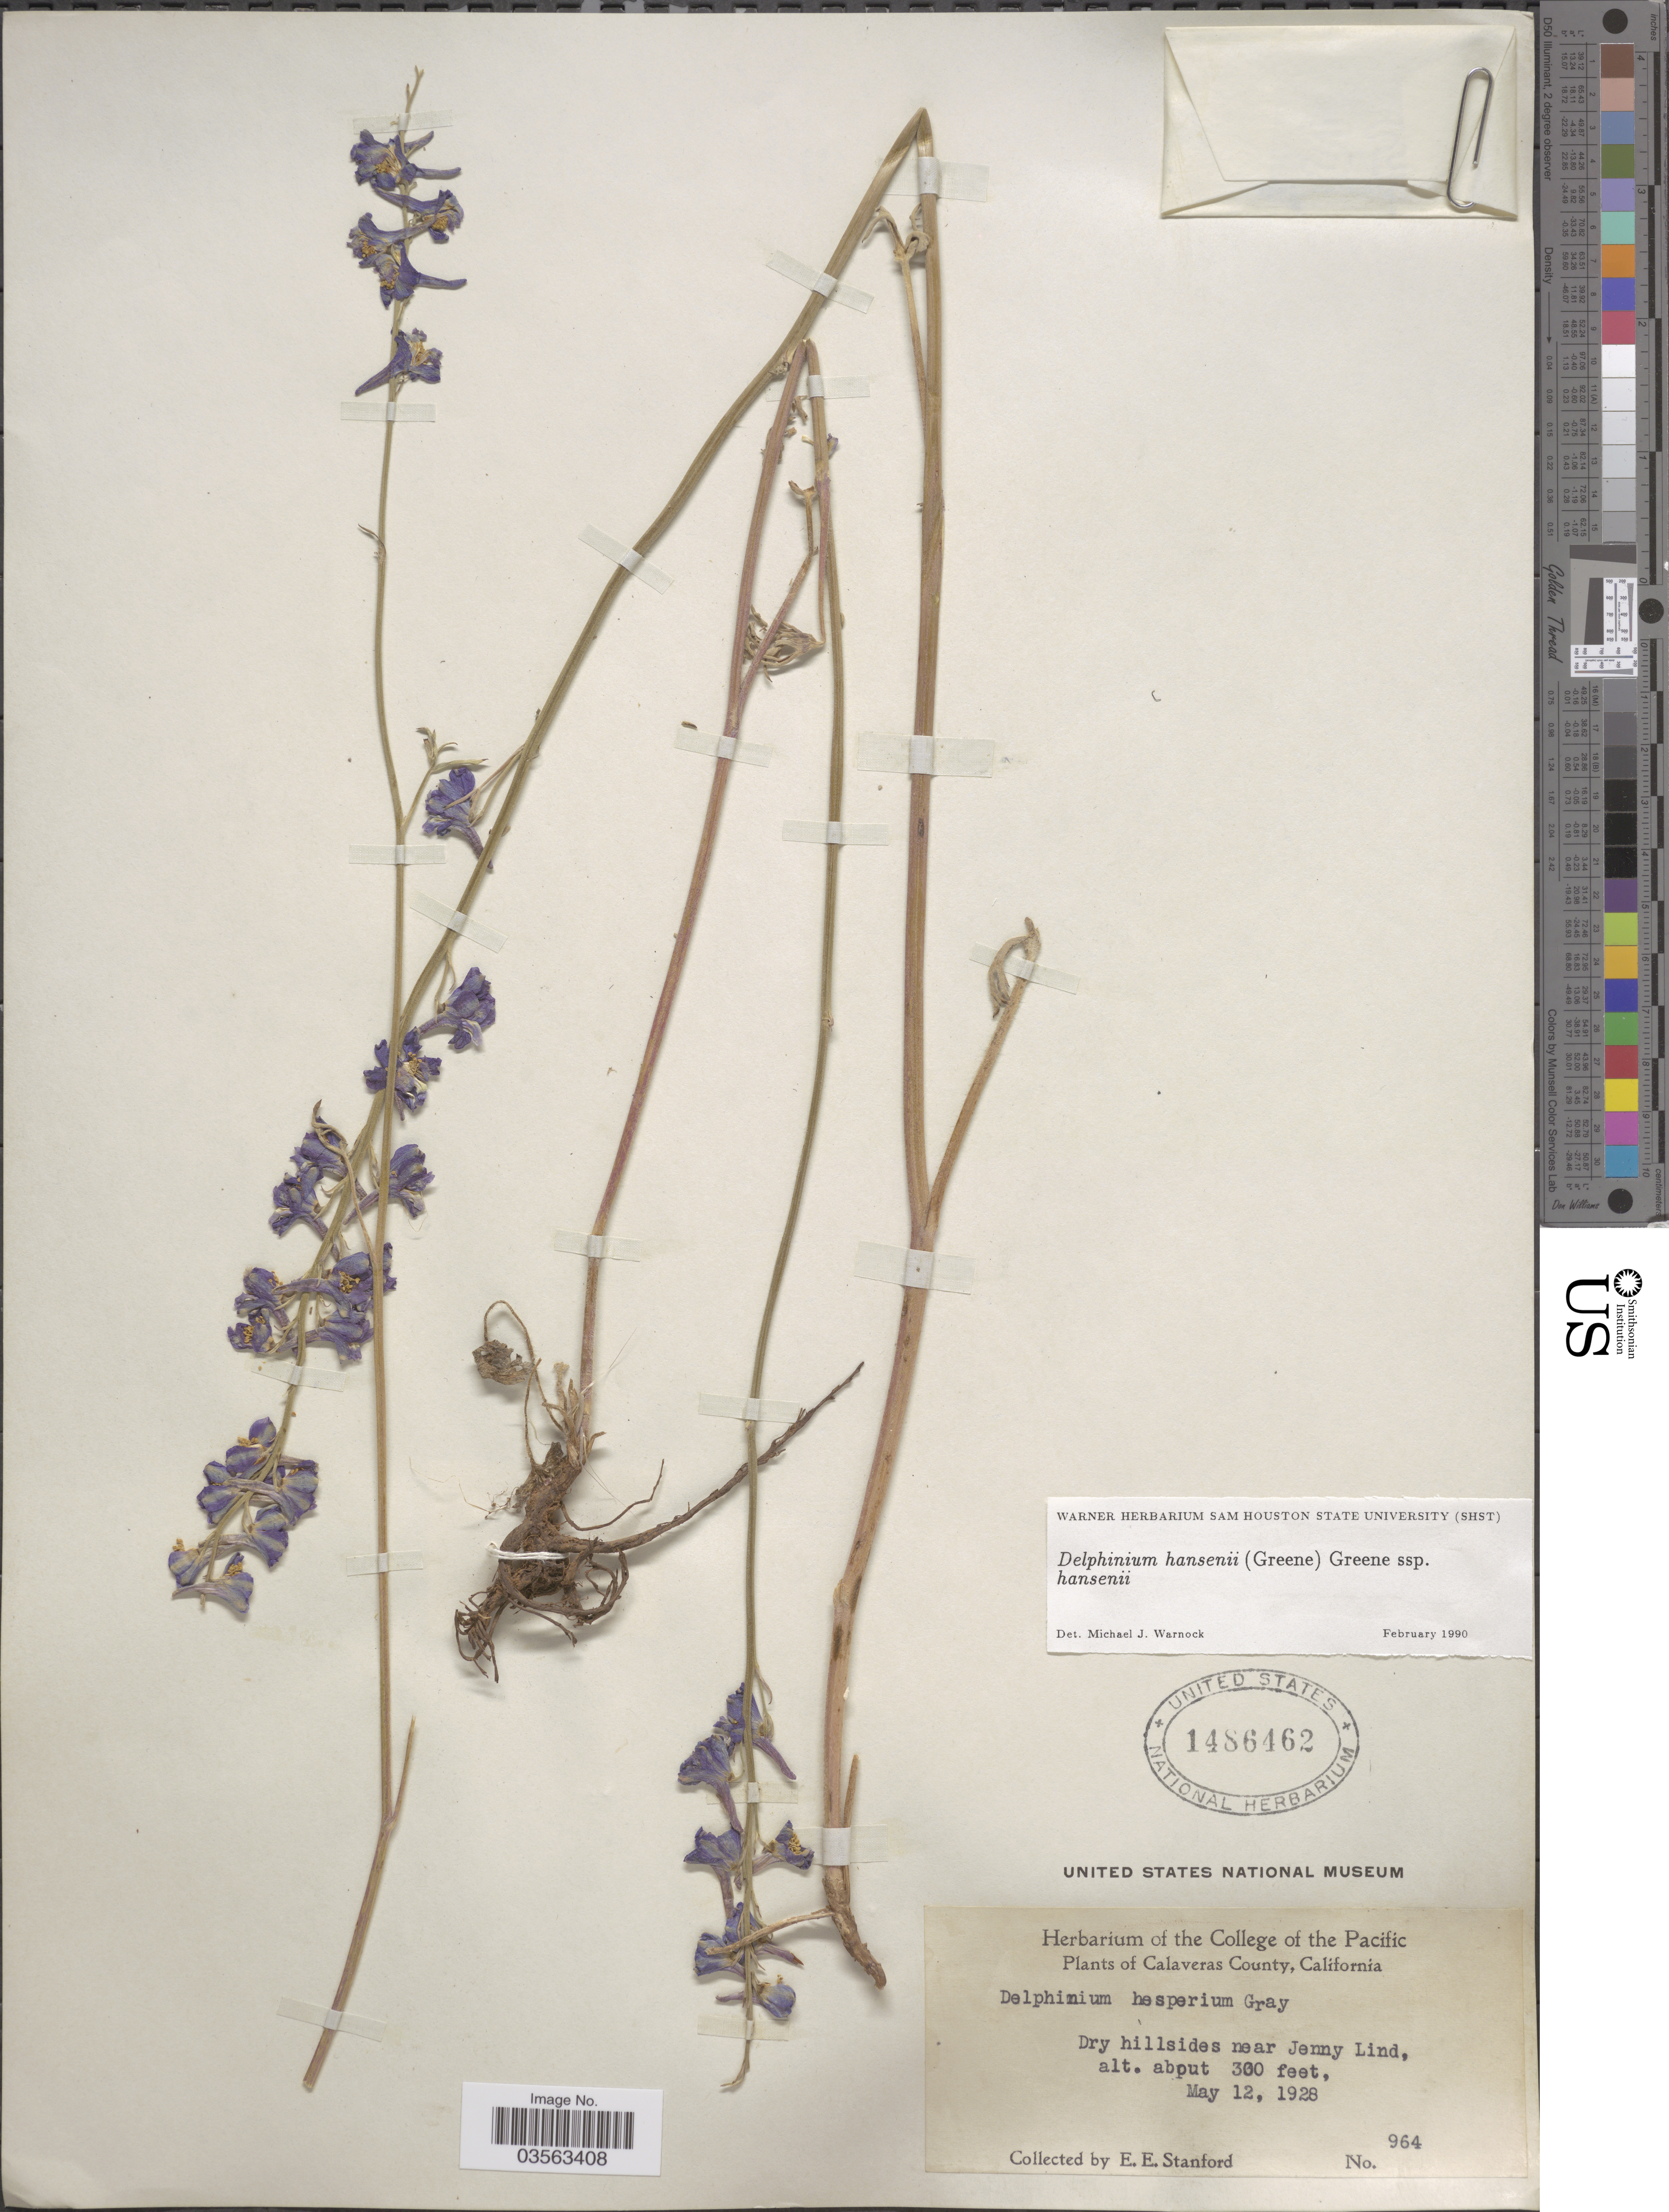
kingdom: Plantae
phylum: Tracheophyta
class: Magnoliopsida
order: Ranunculales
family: Ranunculaceae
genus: Delphinium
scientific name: Delphinium hansenii subsp. hansenii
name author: (Greene) Greene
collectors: E. Stanford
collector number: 964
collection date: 1928-05-12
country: United States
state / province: California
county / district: Calaveras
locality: Calaveras County. Dry hillsides near Jenny Lind.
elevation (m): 91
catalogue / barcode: US 1486462